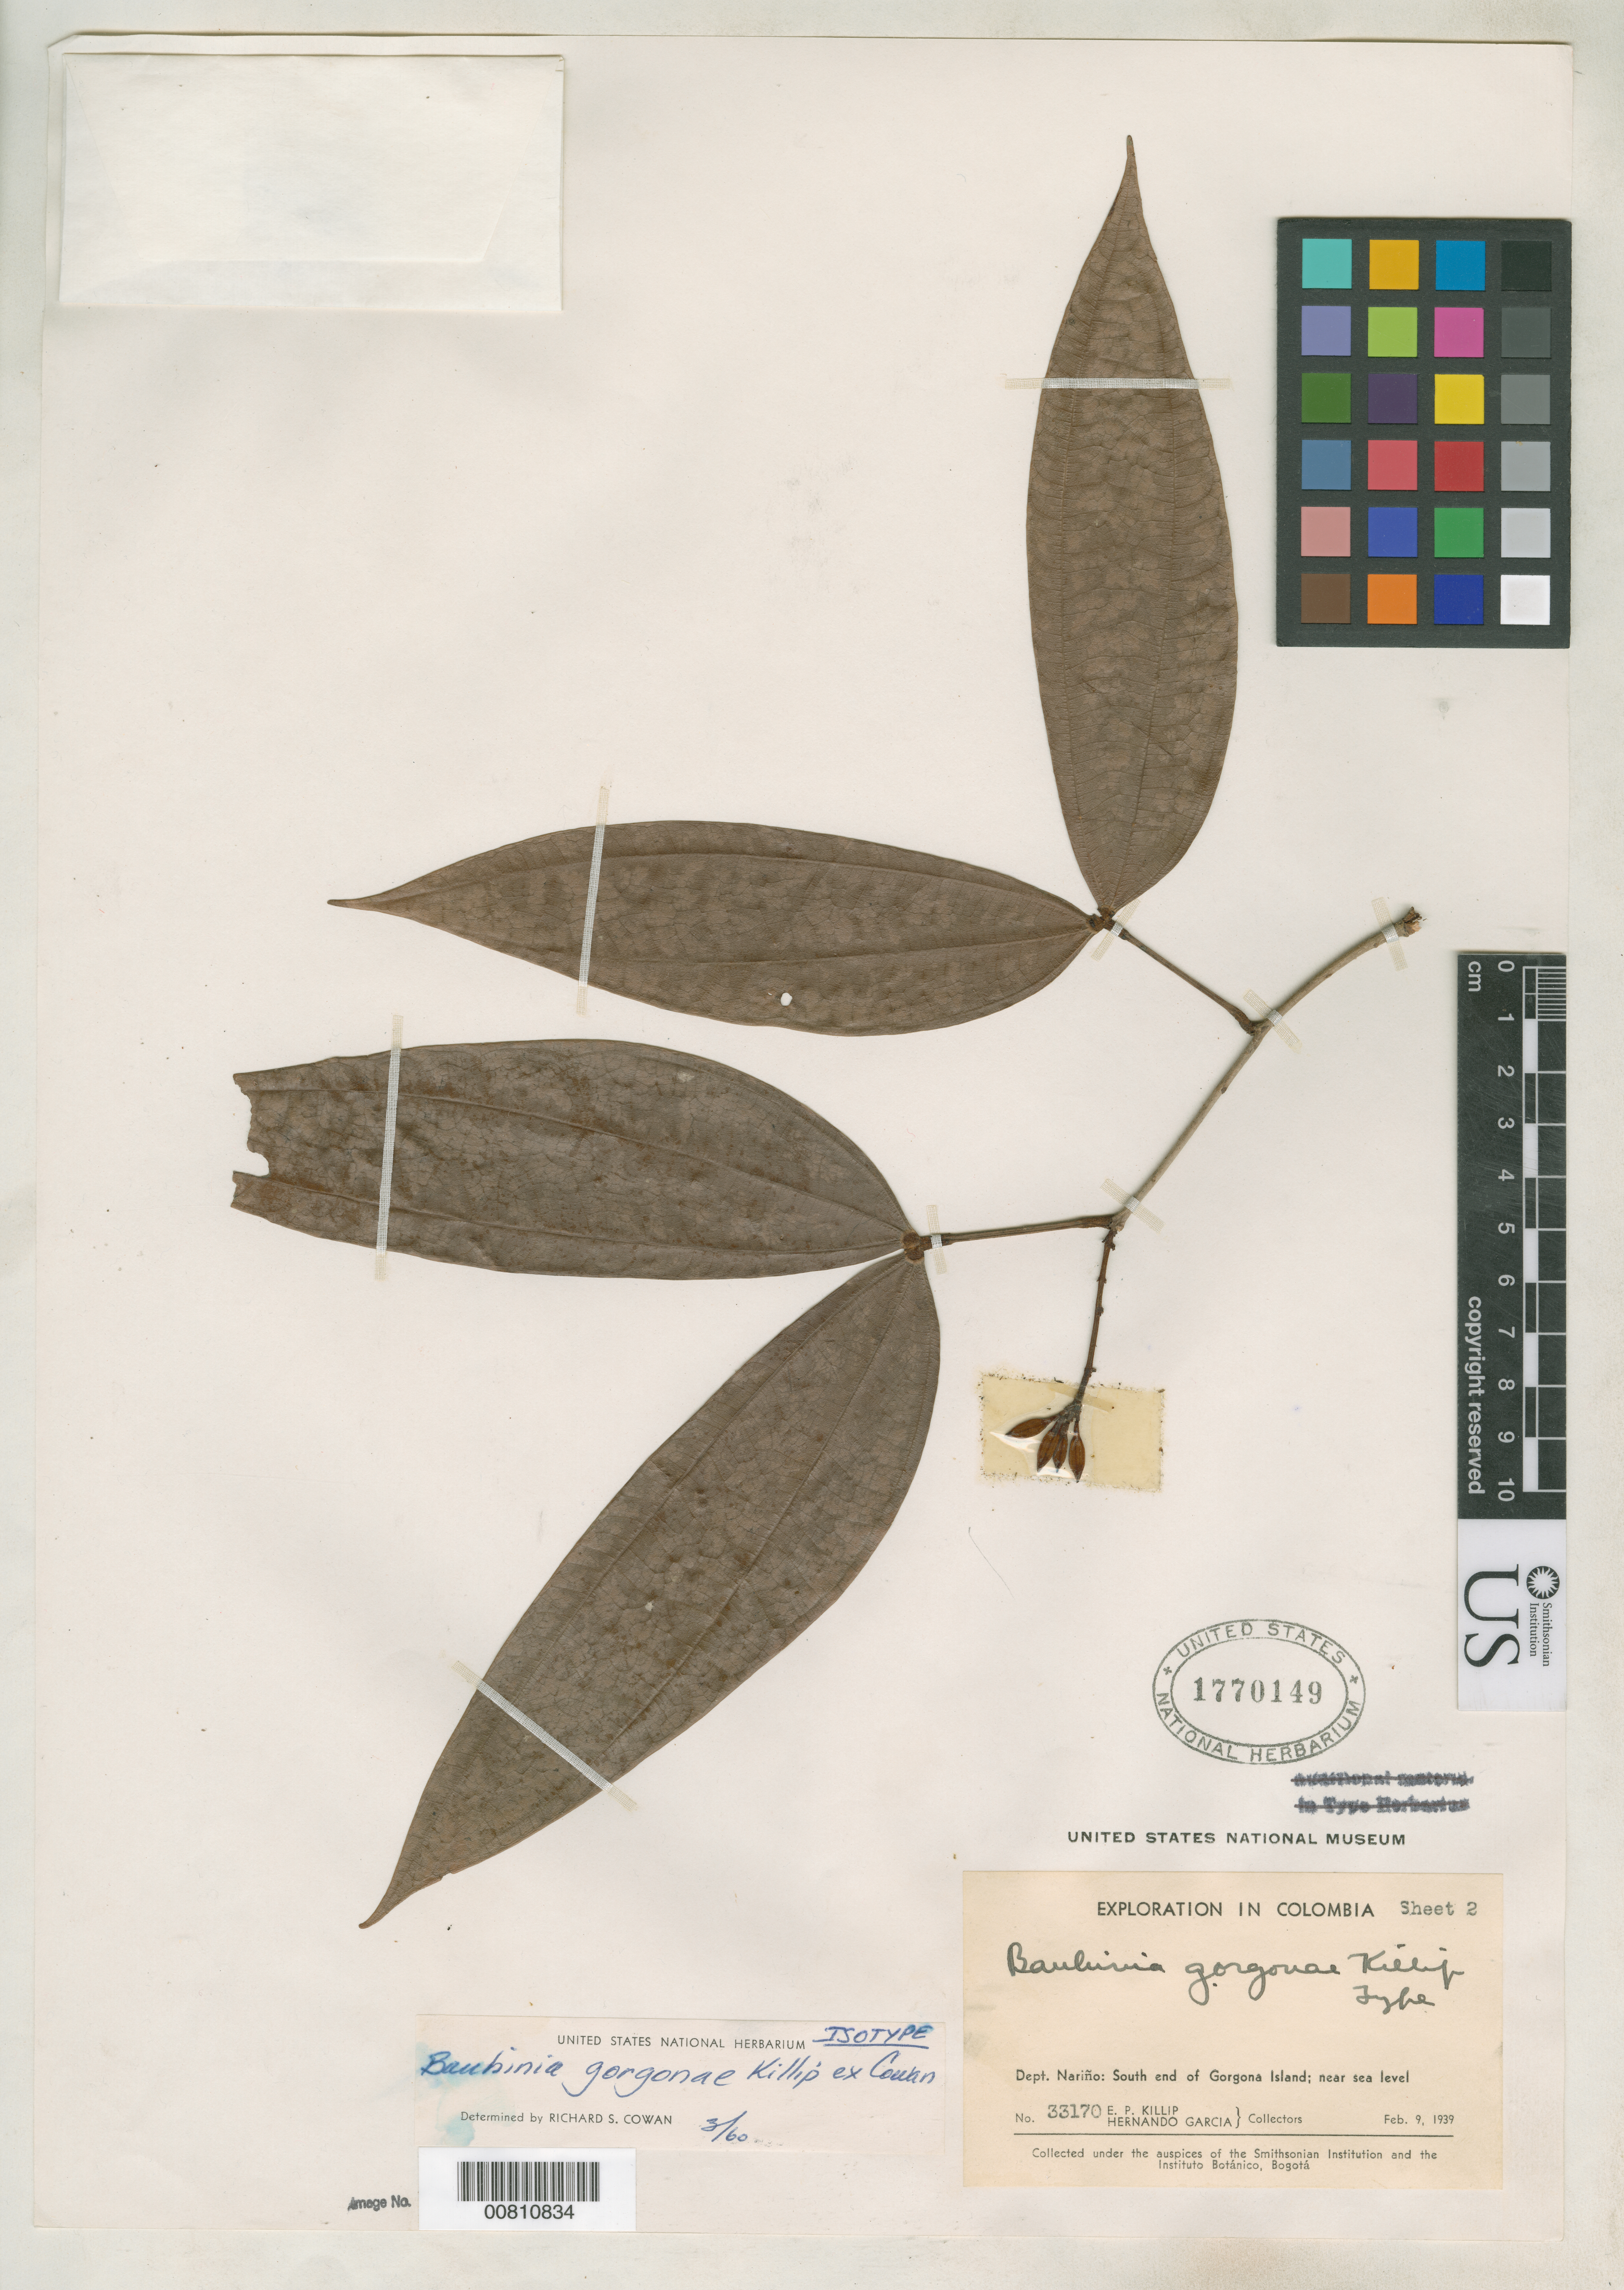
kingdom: Plantae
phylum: Tracheophyta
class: Magnoliopsida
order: Fabales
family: Fabaceae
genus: Bauhinia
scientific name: Bauhinia gorgonae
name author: Killip ex R.S. Cowan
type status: Isotype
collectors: E. P. Killip & H. Garcia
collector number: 33170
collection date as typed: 09 Feb 1939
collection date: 1939-02-09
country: Colombia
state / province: Nariño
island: Gorgona Island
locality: Dept. Nariño: South end of Gorgona Island; near sea level.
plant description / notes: This sheet labeled "sheet 2" but annotated as isotype by Cowan and label data differ from holotype.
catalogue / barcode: US 1770149